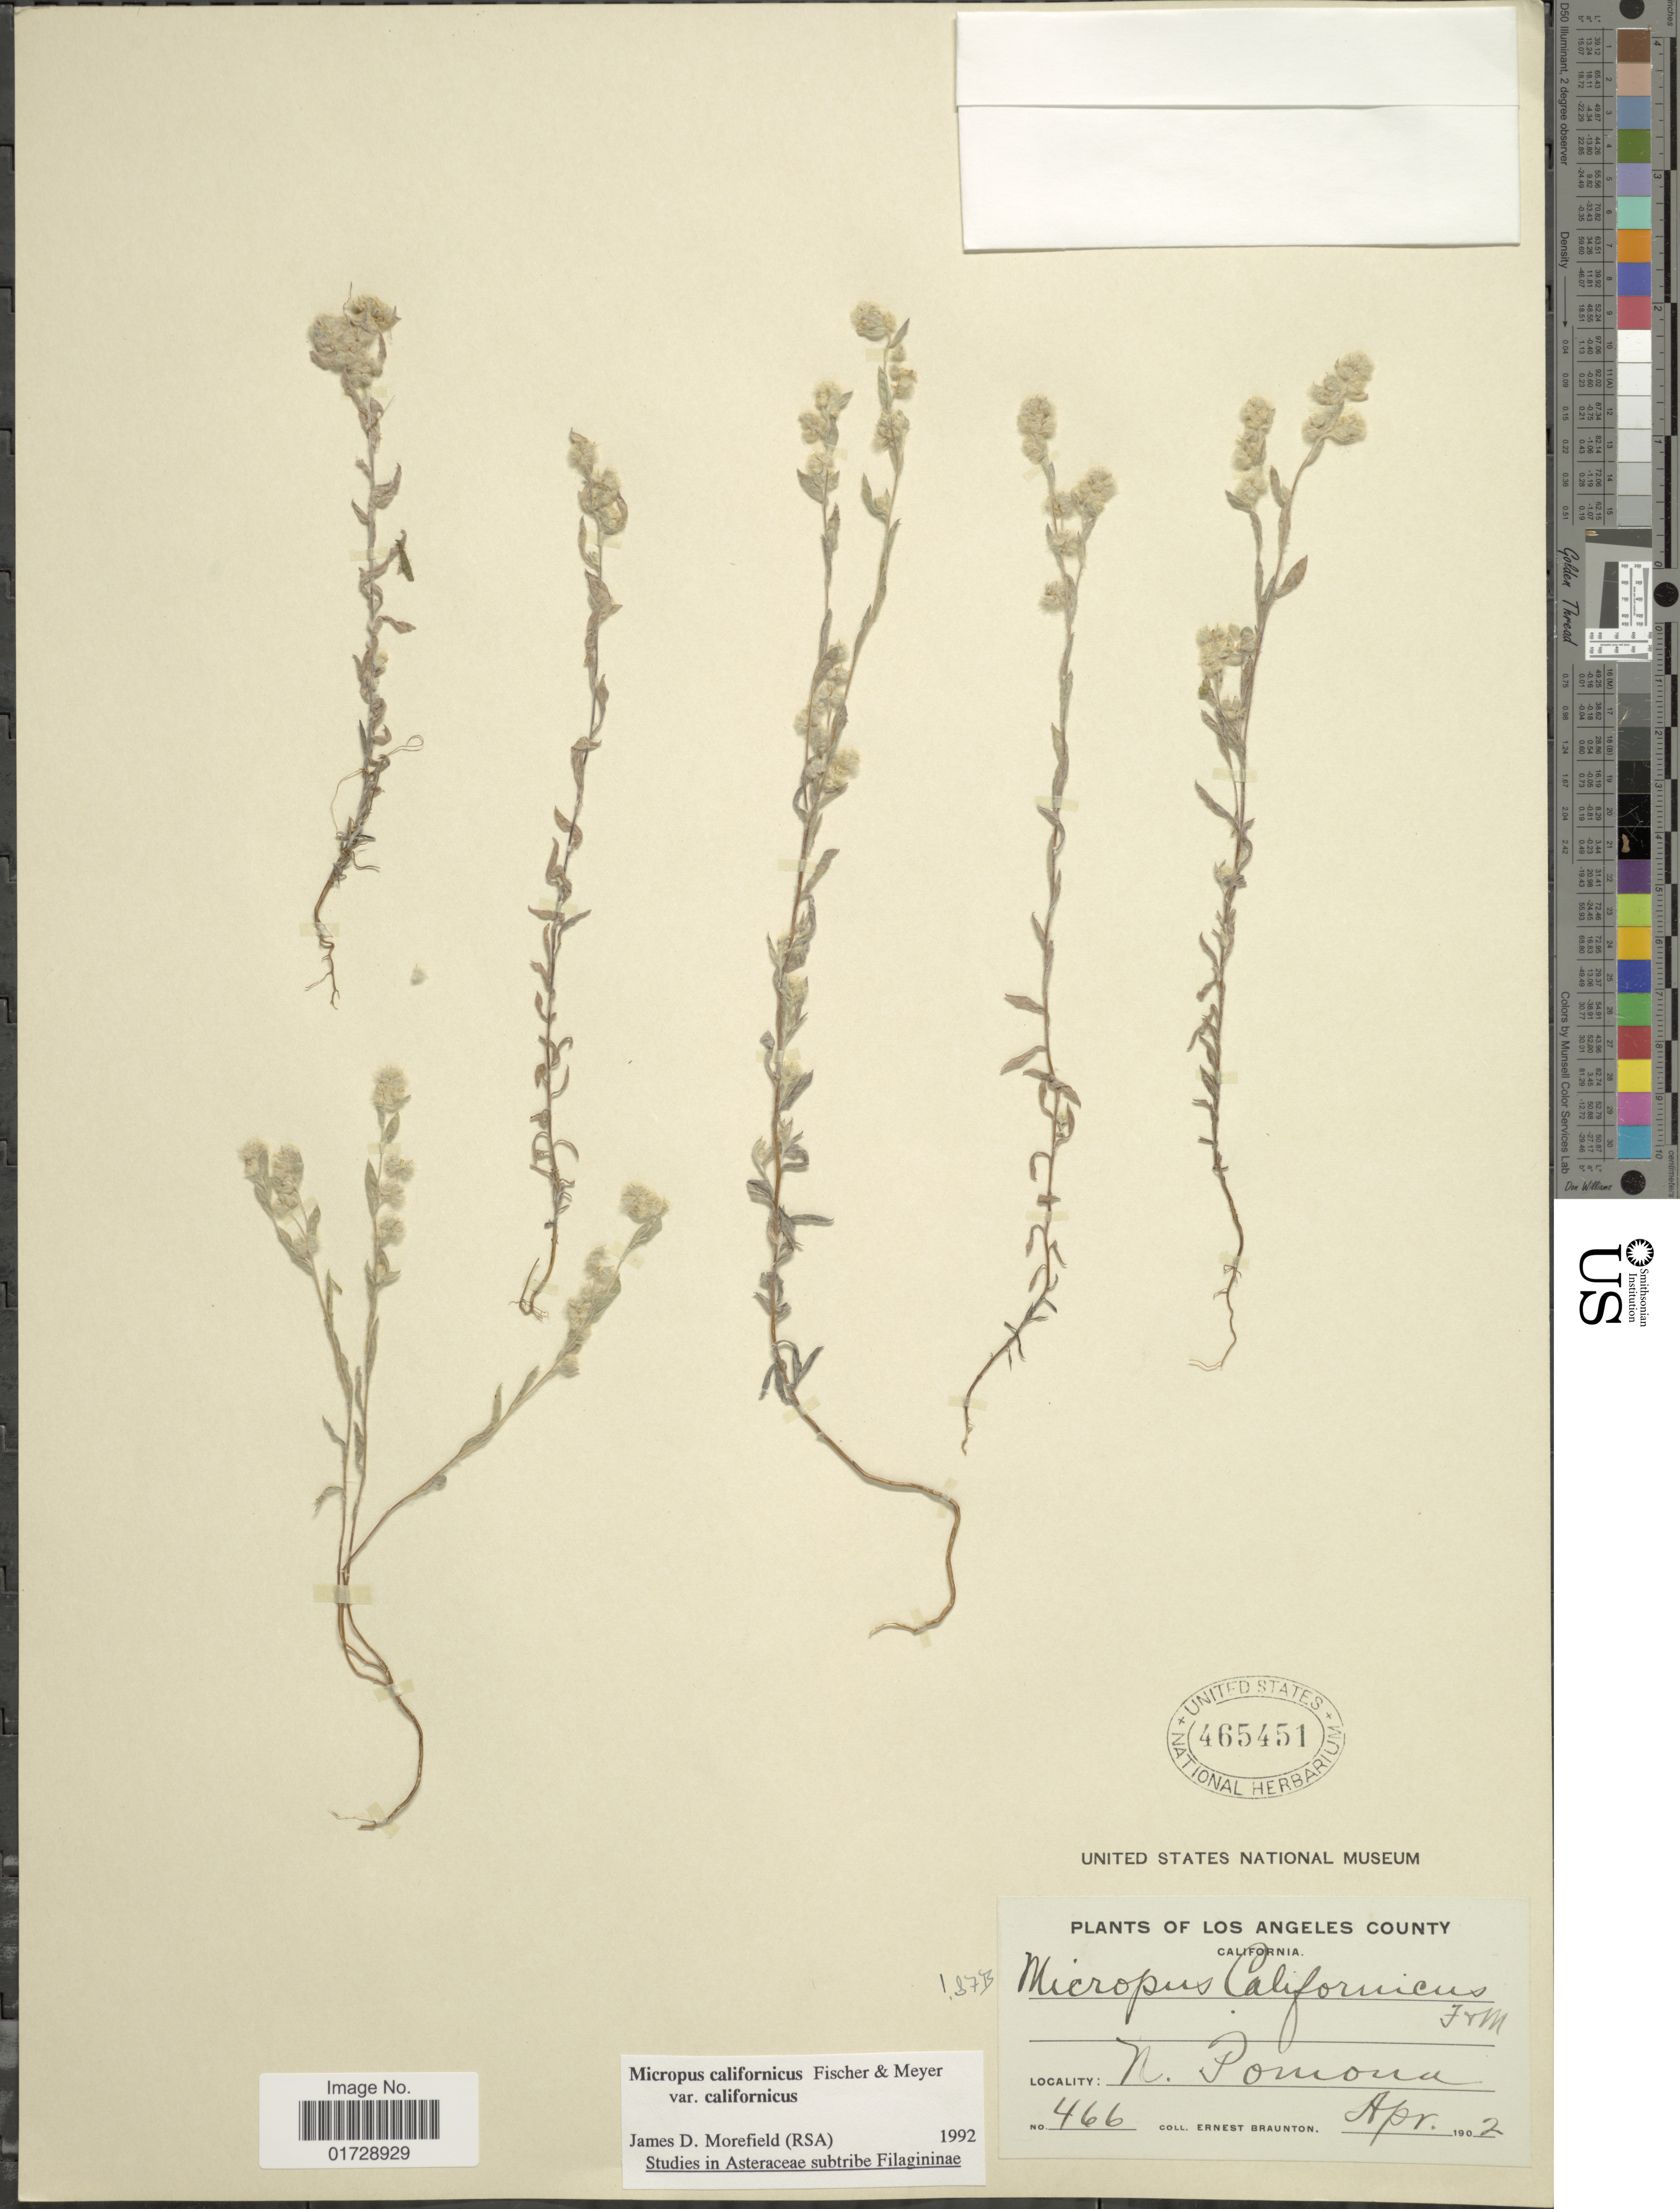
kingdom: Plantae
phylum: Tracheophyta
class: Magnoliopsida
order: Asterales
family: Asteraceae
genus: Micropus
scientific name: Micropus californicus var. californicus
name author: Fisch. & C.A. Mey.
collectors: E. Braunton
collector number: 466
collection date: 1902-04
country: United States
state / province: California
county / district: Los Angeles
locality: N. Pomoua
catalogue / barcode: US 465451